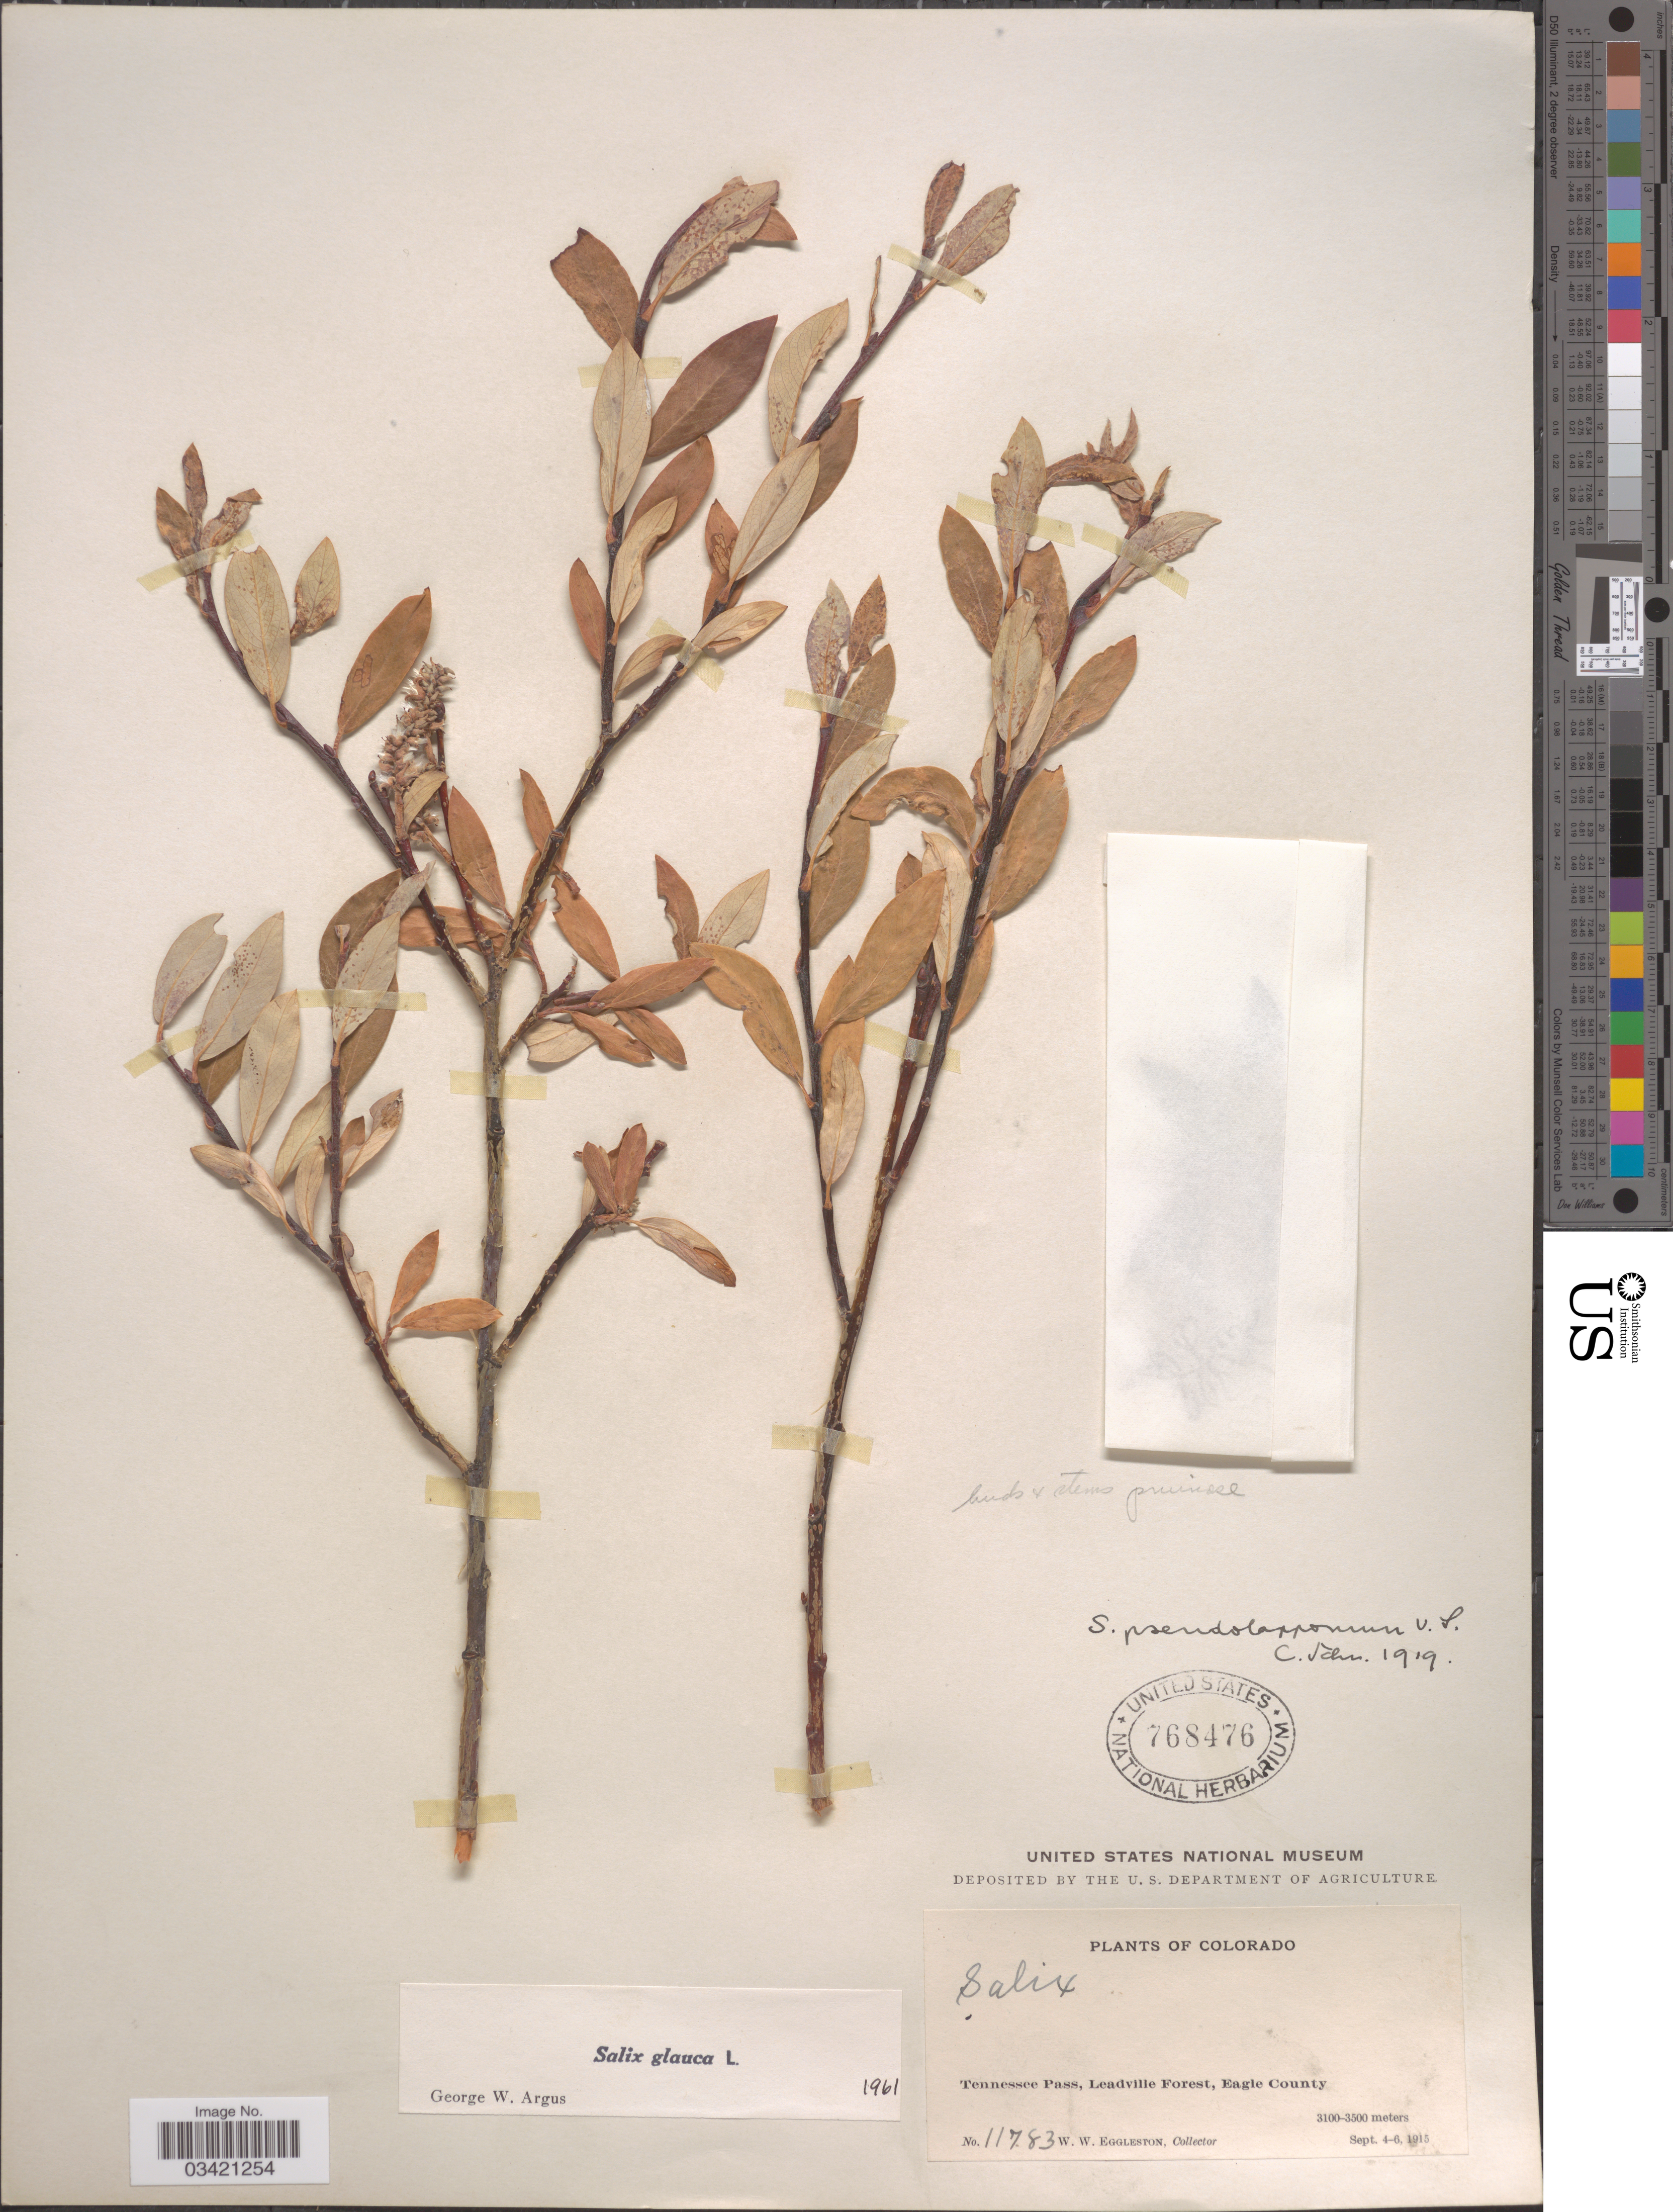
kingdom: Plantae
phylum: Tracheophyta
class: Magnoliopsida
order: Malpighiales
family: Salicaceae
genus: Salix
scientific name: Salix glauca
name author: L.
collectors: W. W. Eggleston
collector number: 11783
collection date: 1915-09-04/1915-09-06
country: United States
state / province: Colorado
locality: Tennessee Pass, Leadville Forest, Eagle County.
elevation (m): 3100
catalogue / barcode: US 768476